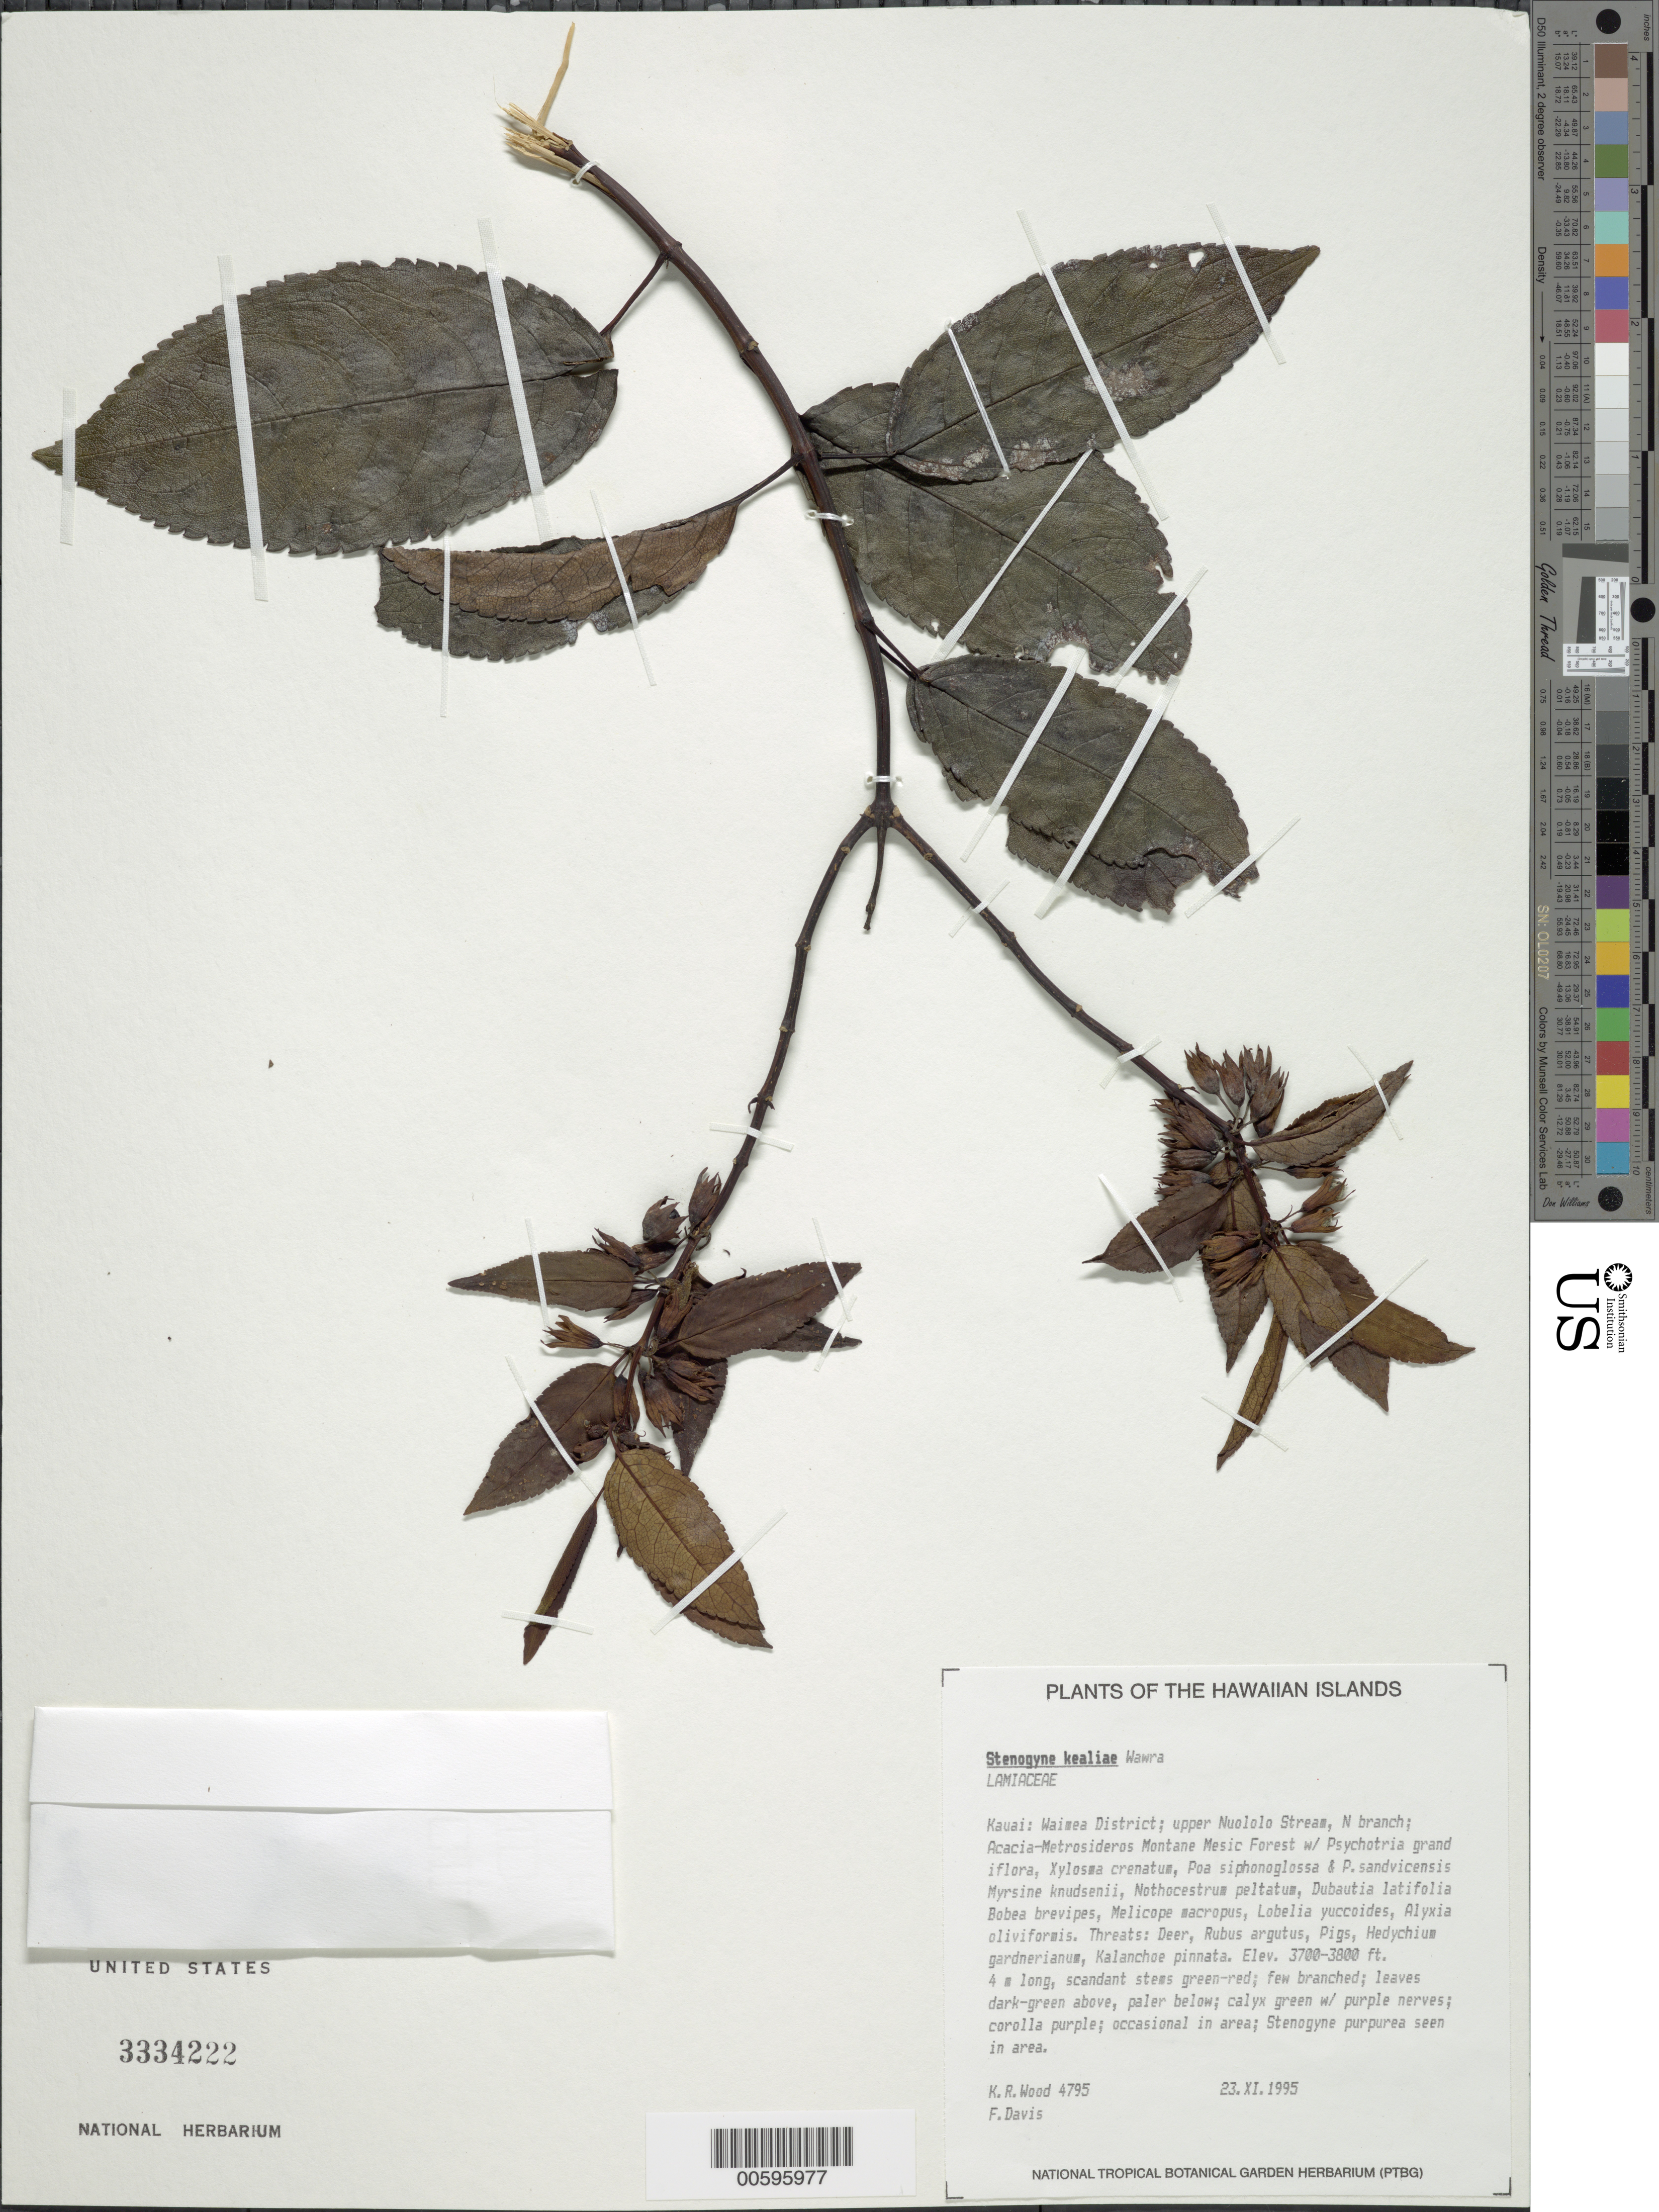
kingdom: Plantae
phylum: Tracheophyta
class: Magnoliopsida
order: Lamiales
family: Lamiaceae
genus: Stenogyne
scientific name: Stenogyne kealiae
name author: Wawra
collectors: K. R. Wood & F. Davis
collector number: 4795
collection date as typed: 23 Nov 1995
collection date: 1995-11-23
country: United States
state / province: Hawaii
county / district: Kauai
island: Kaua'i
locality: Waimea Dist; upper Nuololo Stream, N branch.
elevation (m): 1128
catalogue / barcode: US 3334222